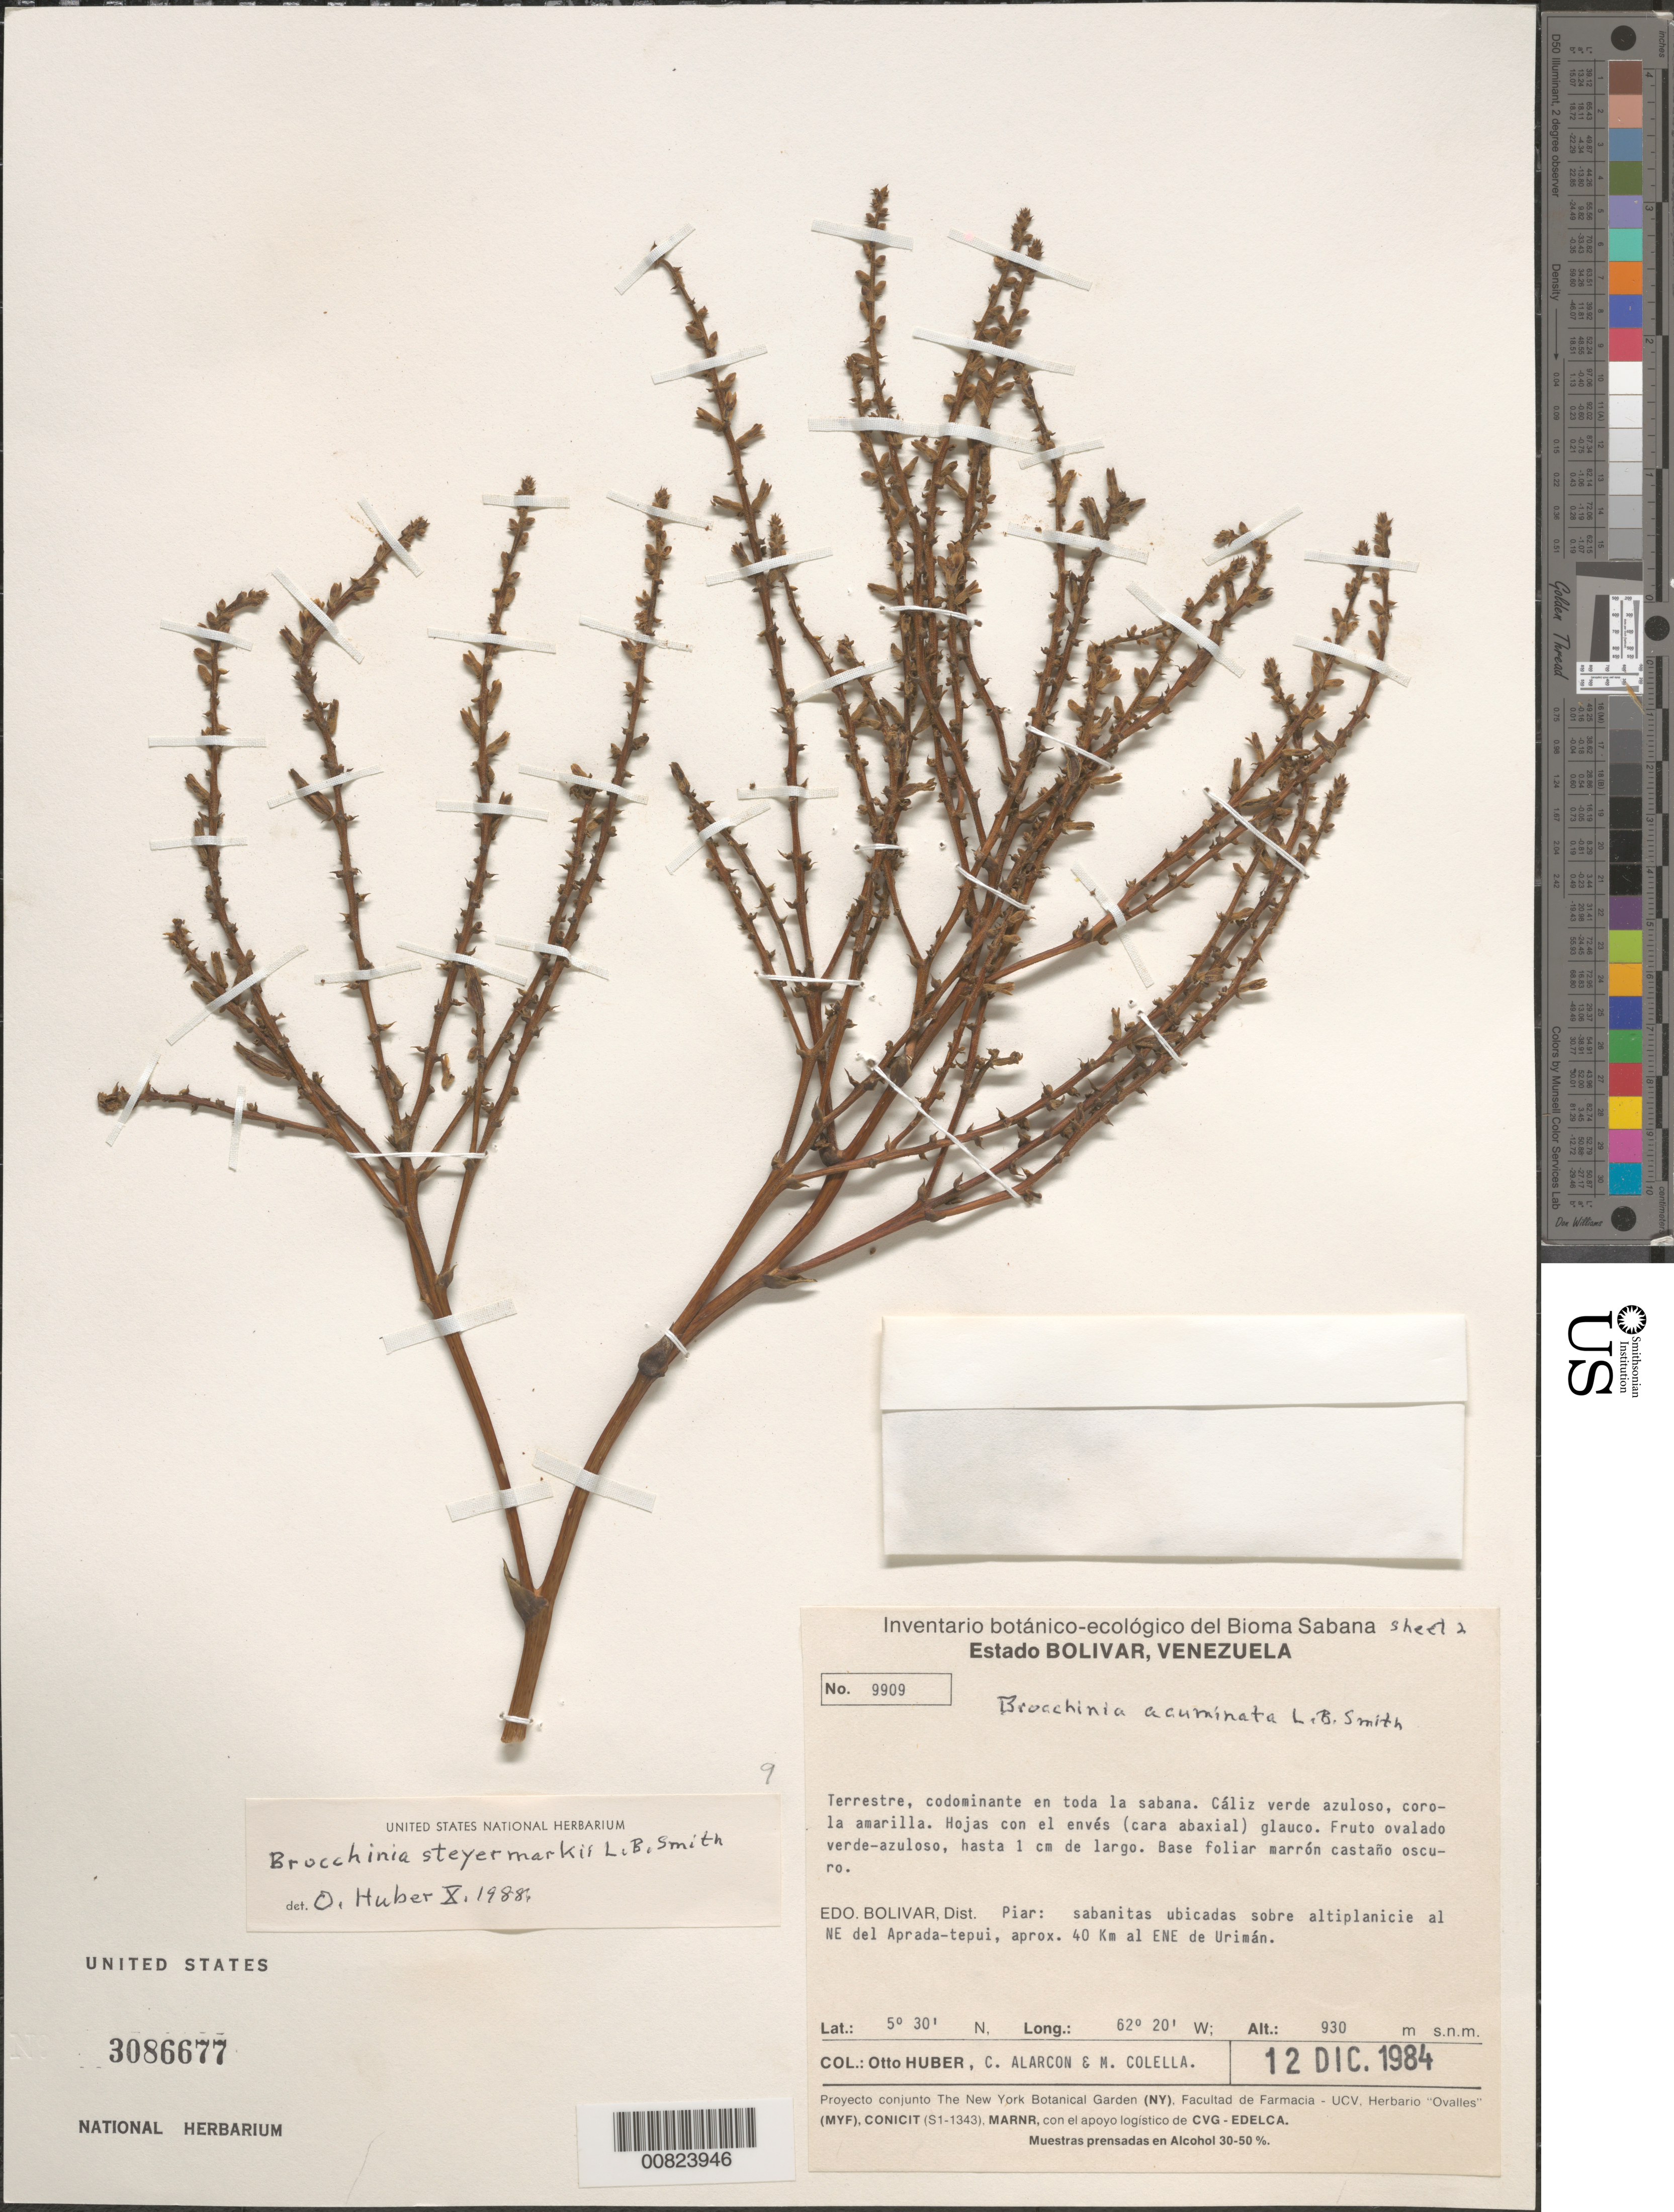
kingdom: Plantae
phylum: Tracheophyta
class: Liliopsida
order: Poales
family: Bromeliaceae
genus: Brocchinia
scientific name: Brocchinia steyermarkii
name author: L.B. Sm.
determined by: Huber, Otto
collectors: O. Huber, C. Alarcon & M. Colella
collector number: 9909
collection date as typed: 12-Dec-84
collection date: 1984-12-12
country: Venezuela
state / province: Bolívar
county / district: Piar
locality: Aprada-tepuí, NE of, 40 km ENE of Urimán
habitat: Sabanitas ubicadas sobre altiplanicie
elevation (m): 930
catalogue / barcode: US 3086677